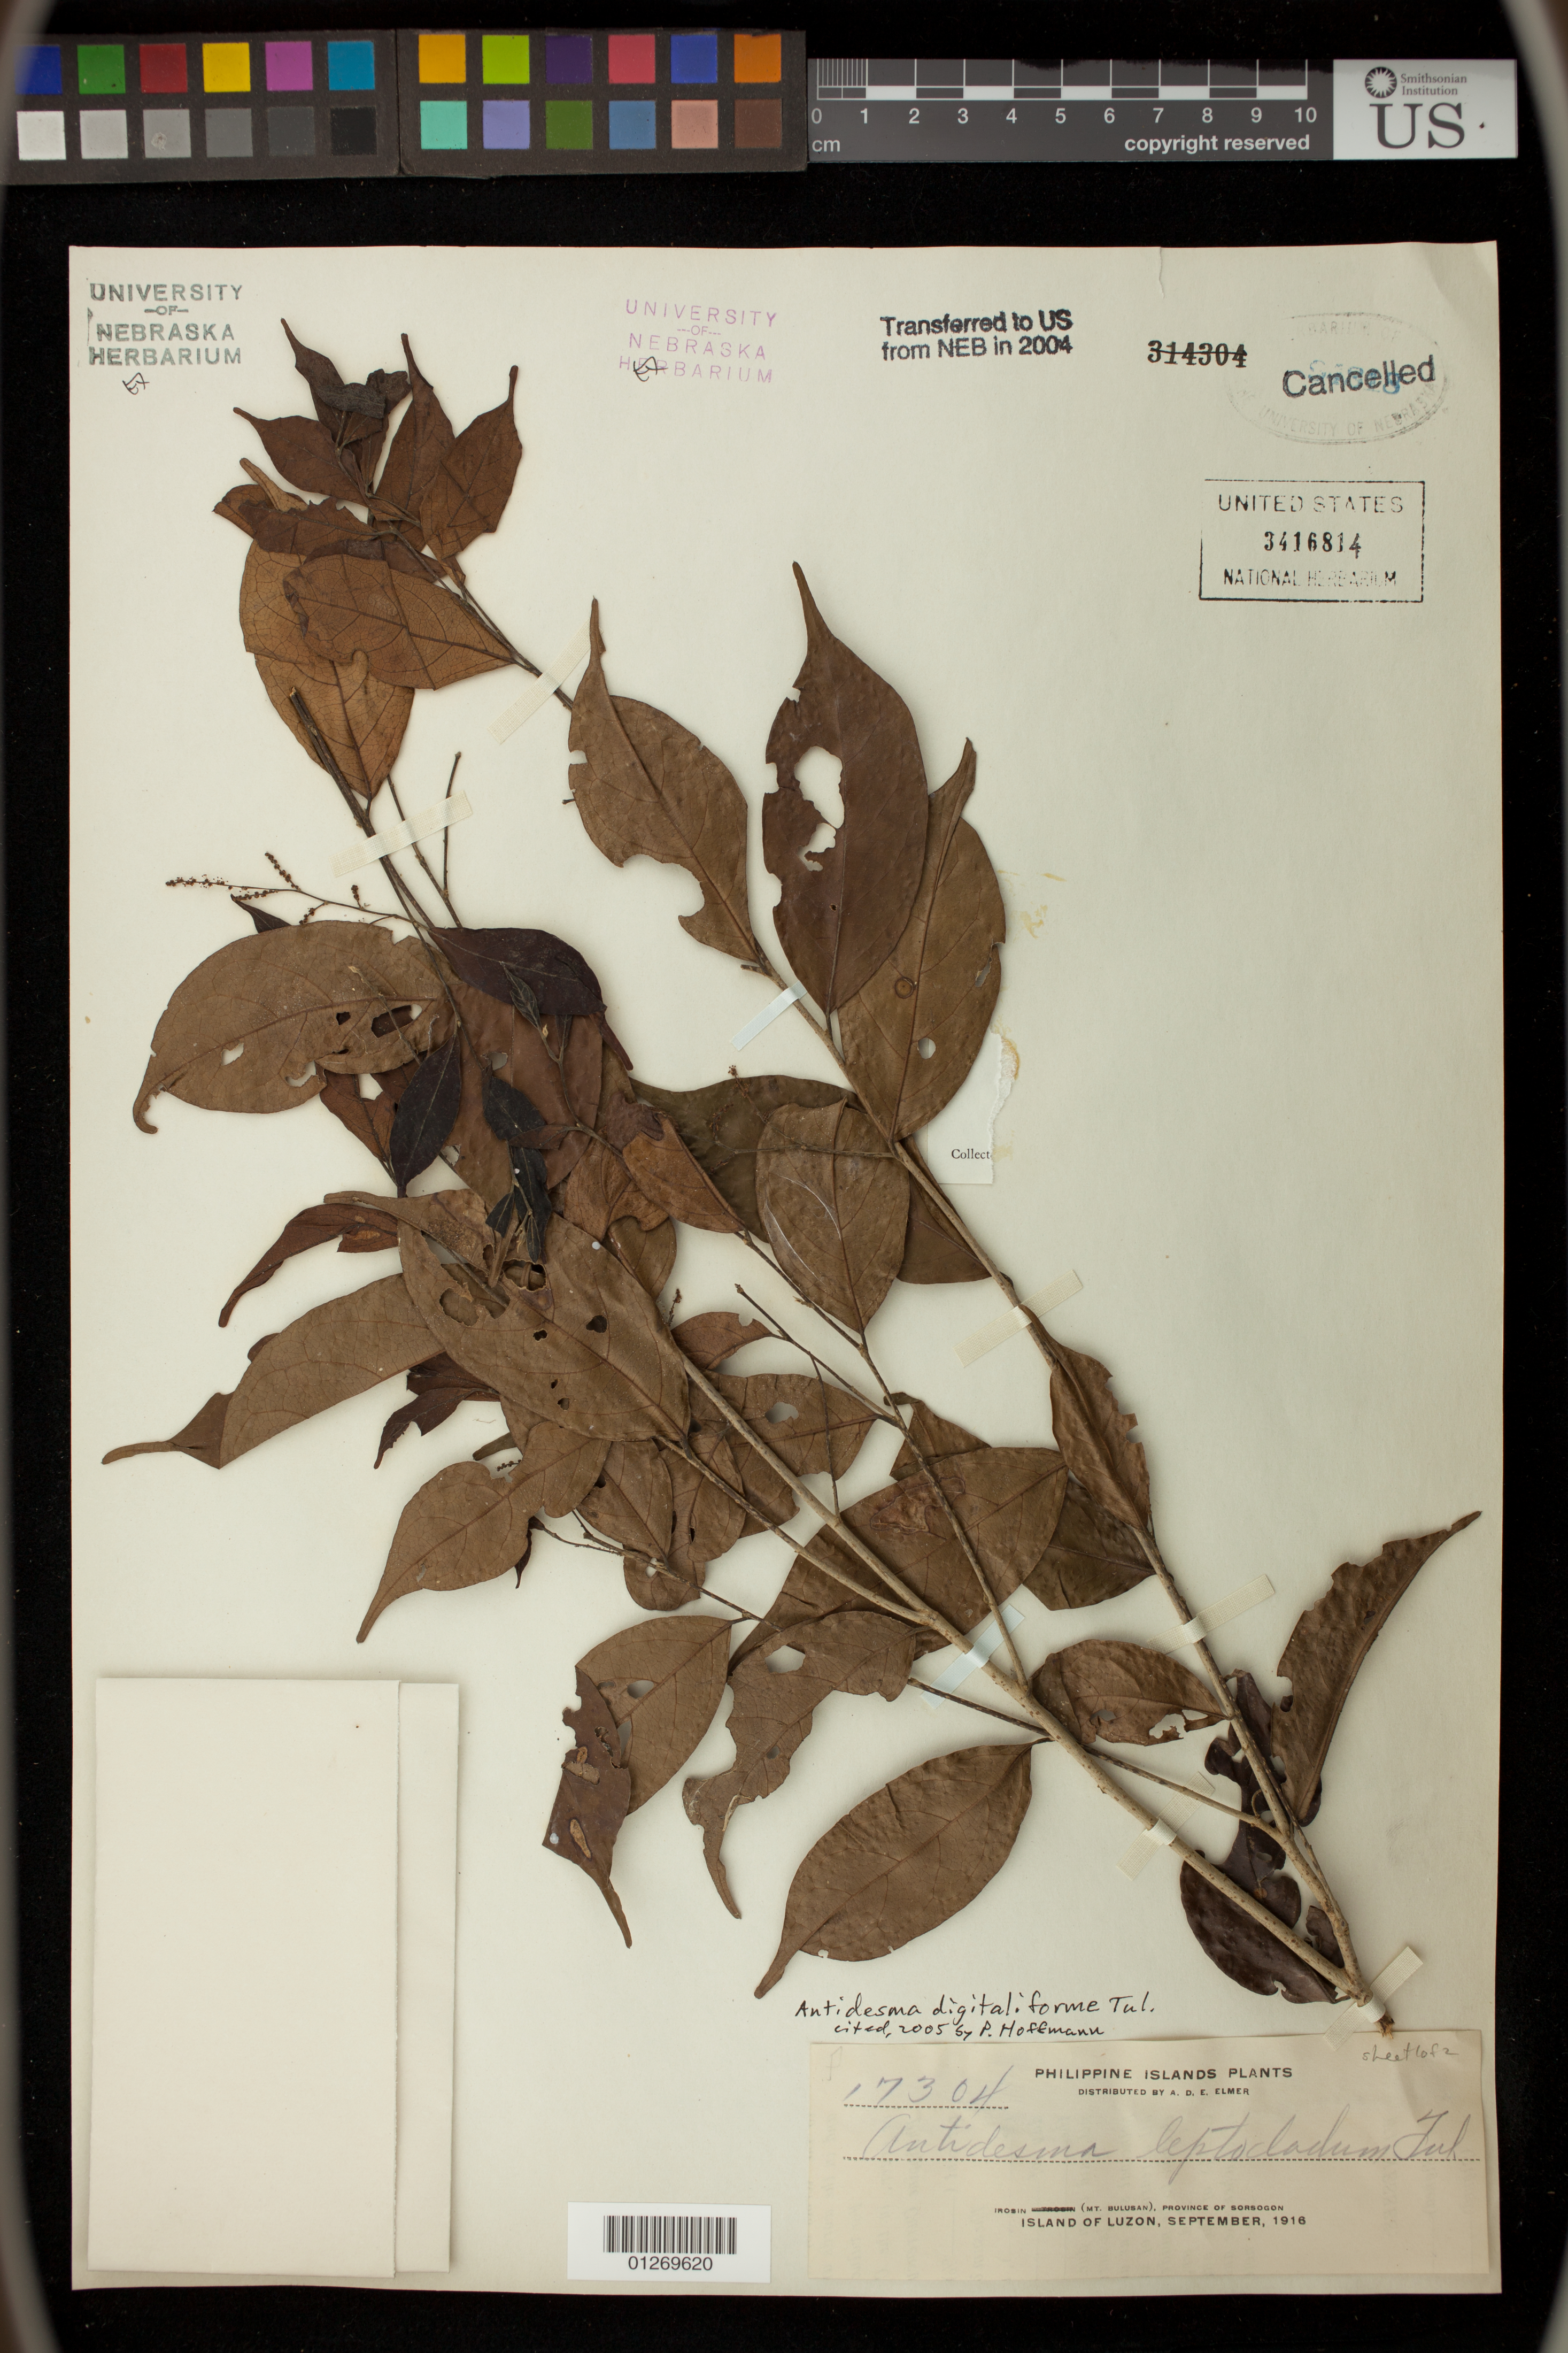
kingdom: Plantae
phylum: Tracheophyta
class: Magnoliopsida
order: Malpighiales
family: Phyllanthaceae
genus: Antidesma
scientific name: Antidesma digitaliforme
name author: Tul.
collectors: A. D. E. Elmer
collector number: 17304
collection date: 1916-09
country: Philippines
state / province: Bicol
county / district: Sorsogon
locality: Island of Luzon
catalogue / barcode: US 3416814